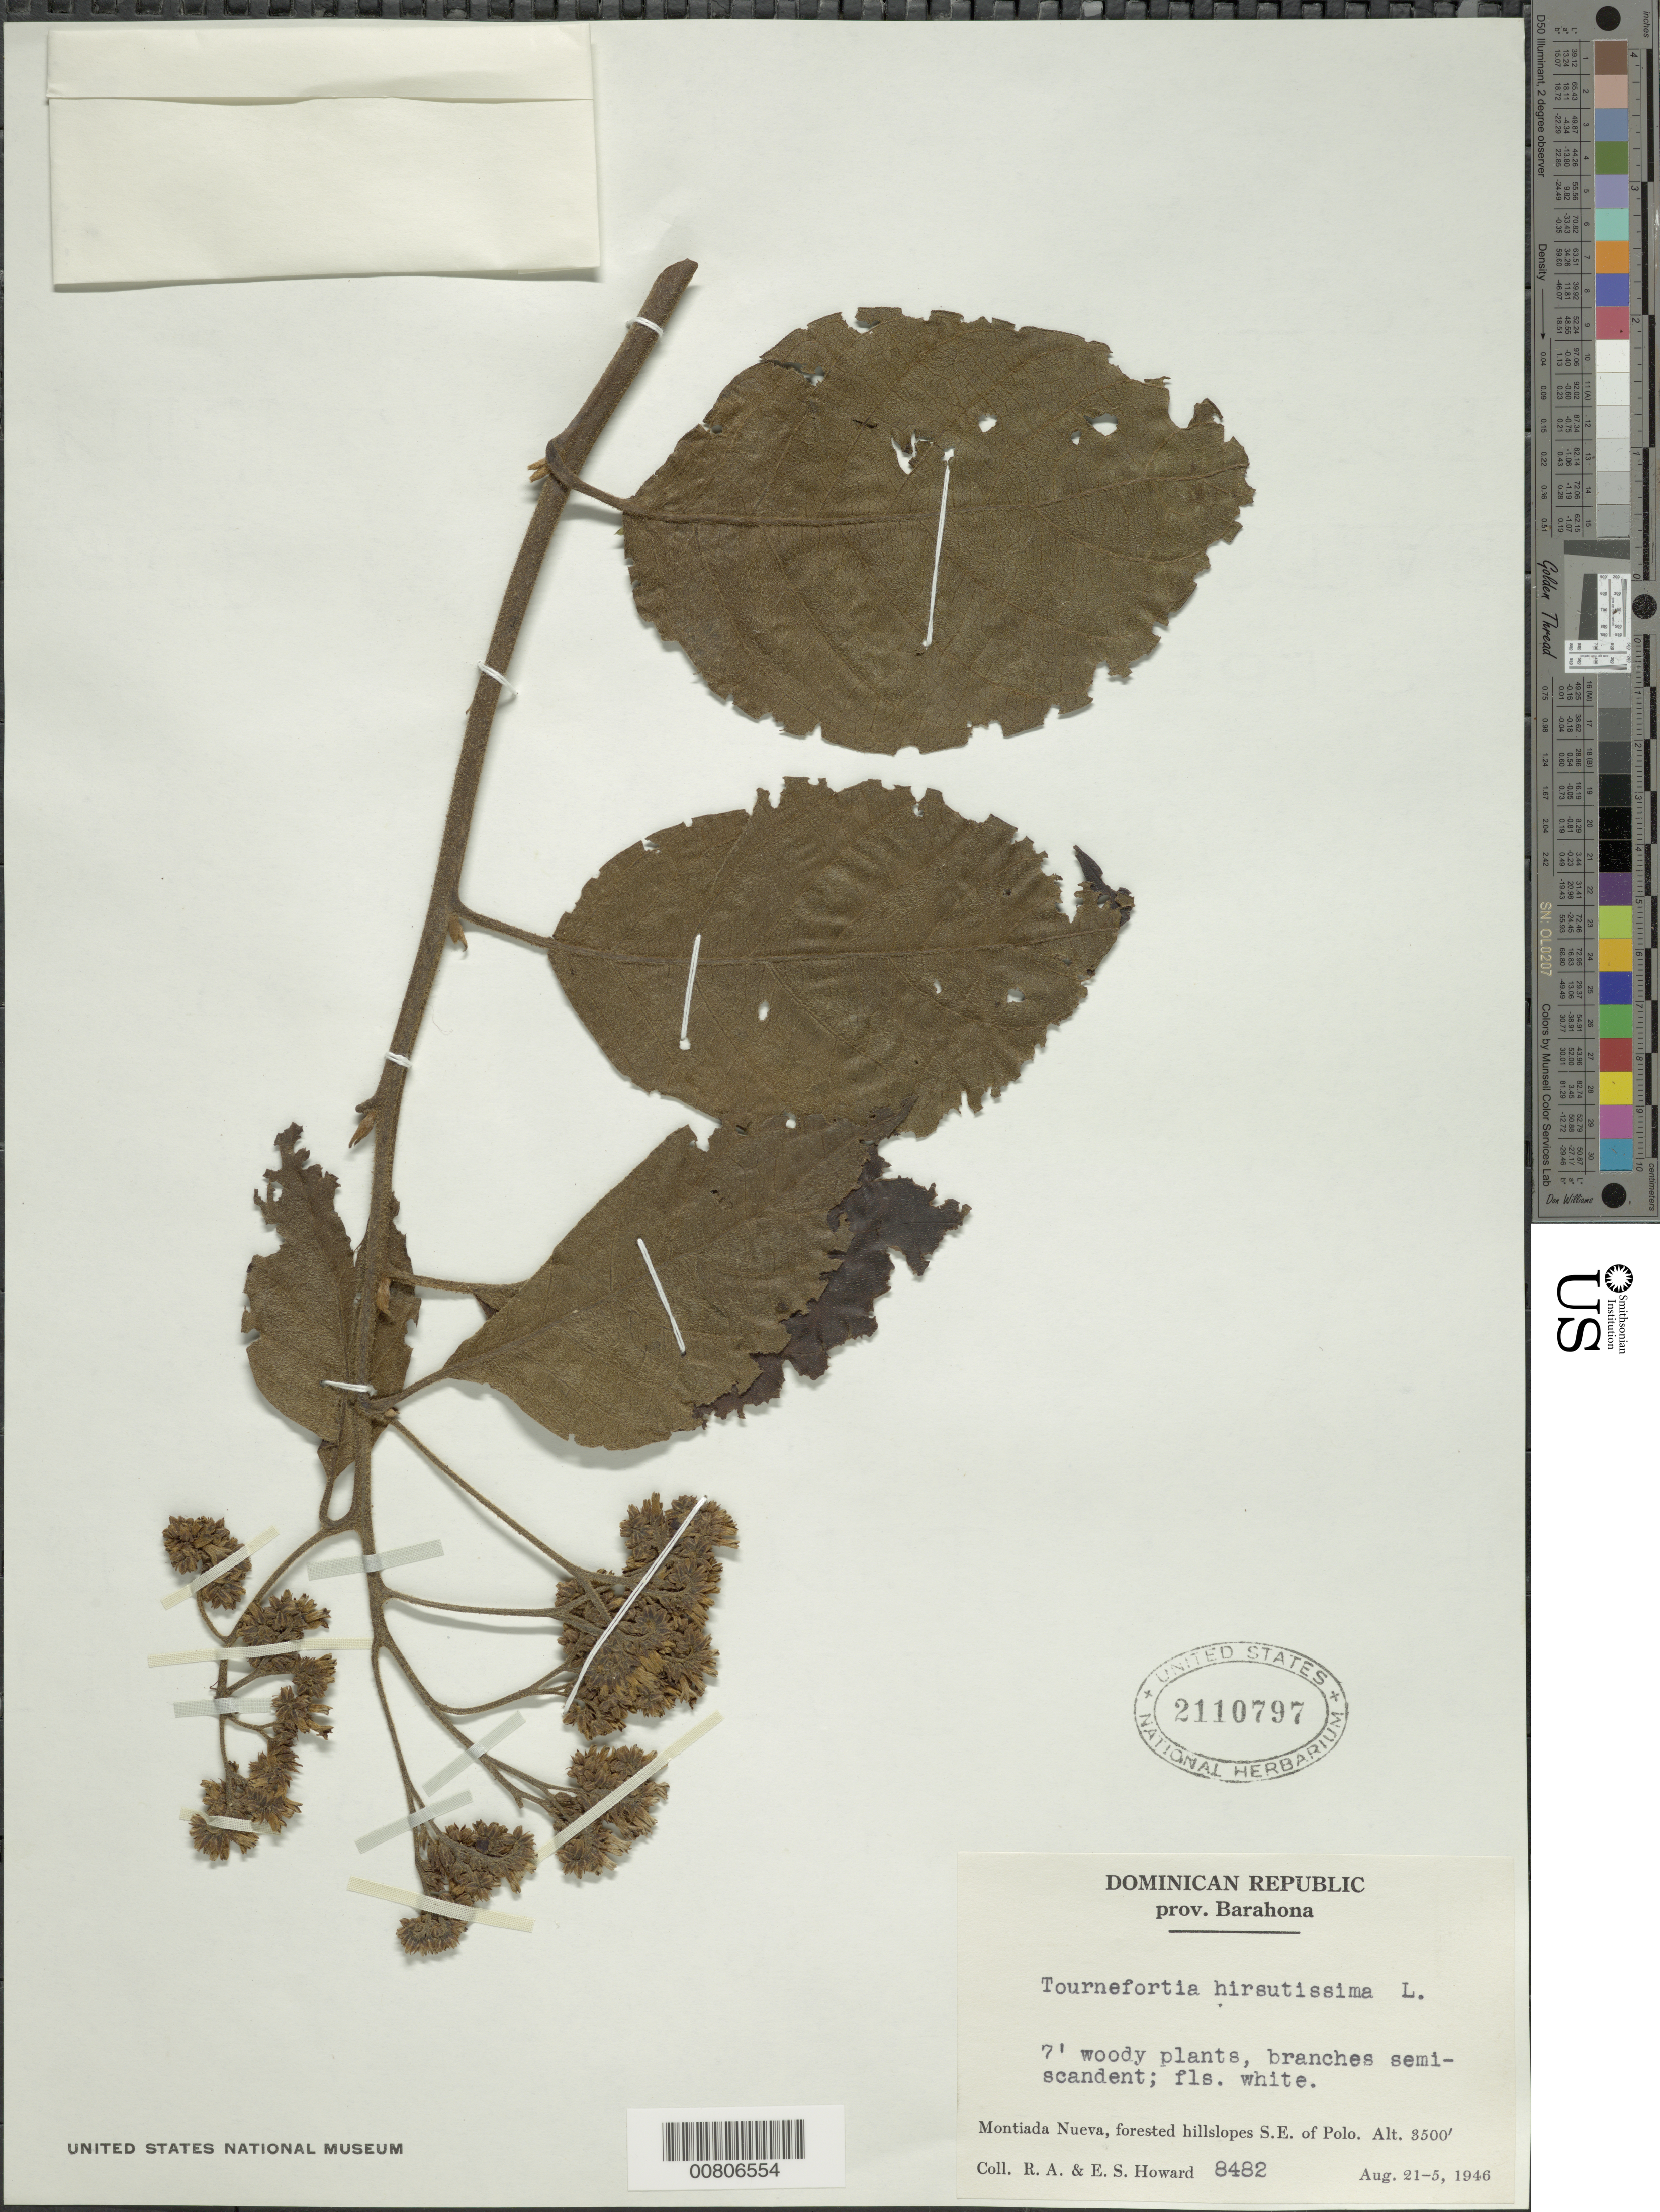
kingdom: Plantae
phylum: Tracheophyta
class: Magnoliopsida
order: Boraginales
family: Heliotropiaceae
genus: Tournefortia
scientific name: Tournefortia hirsutissima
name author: L.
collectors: R. A. Howard & E. S. Howard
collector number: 8482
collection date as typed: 21 Aug 1946 to 25 Aug 1946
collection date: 1946-08-21/1946-08-25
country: Dominican Republic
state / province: Barahona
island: Hispaniola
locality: Montiada Nueva, SE of Polo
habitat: Forested hillslopes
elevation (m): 1067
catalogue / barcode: US 2110797